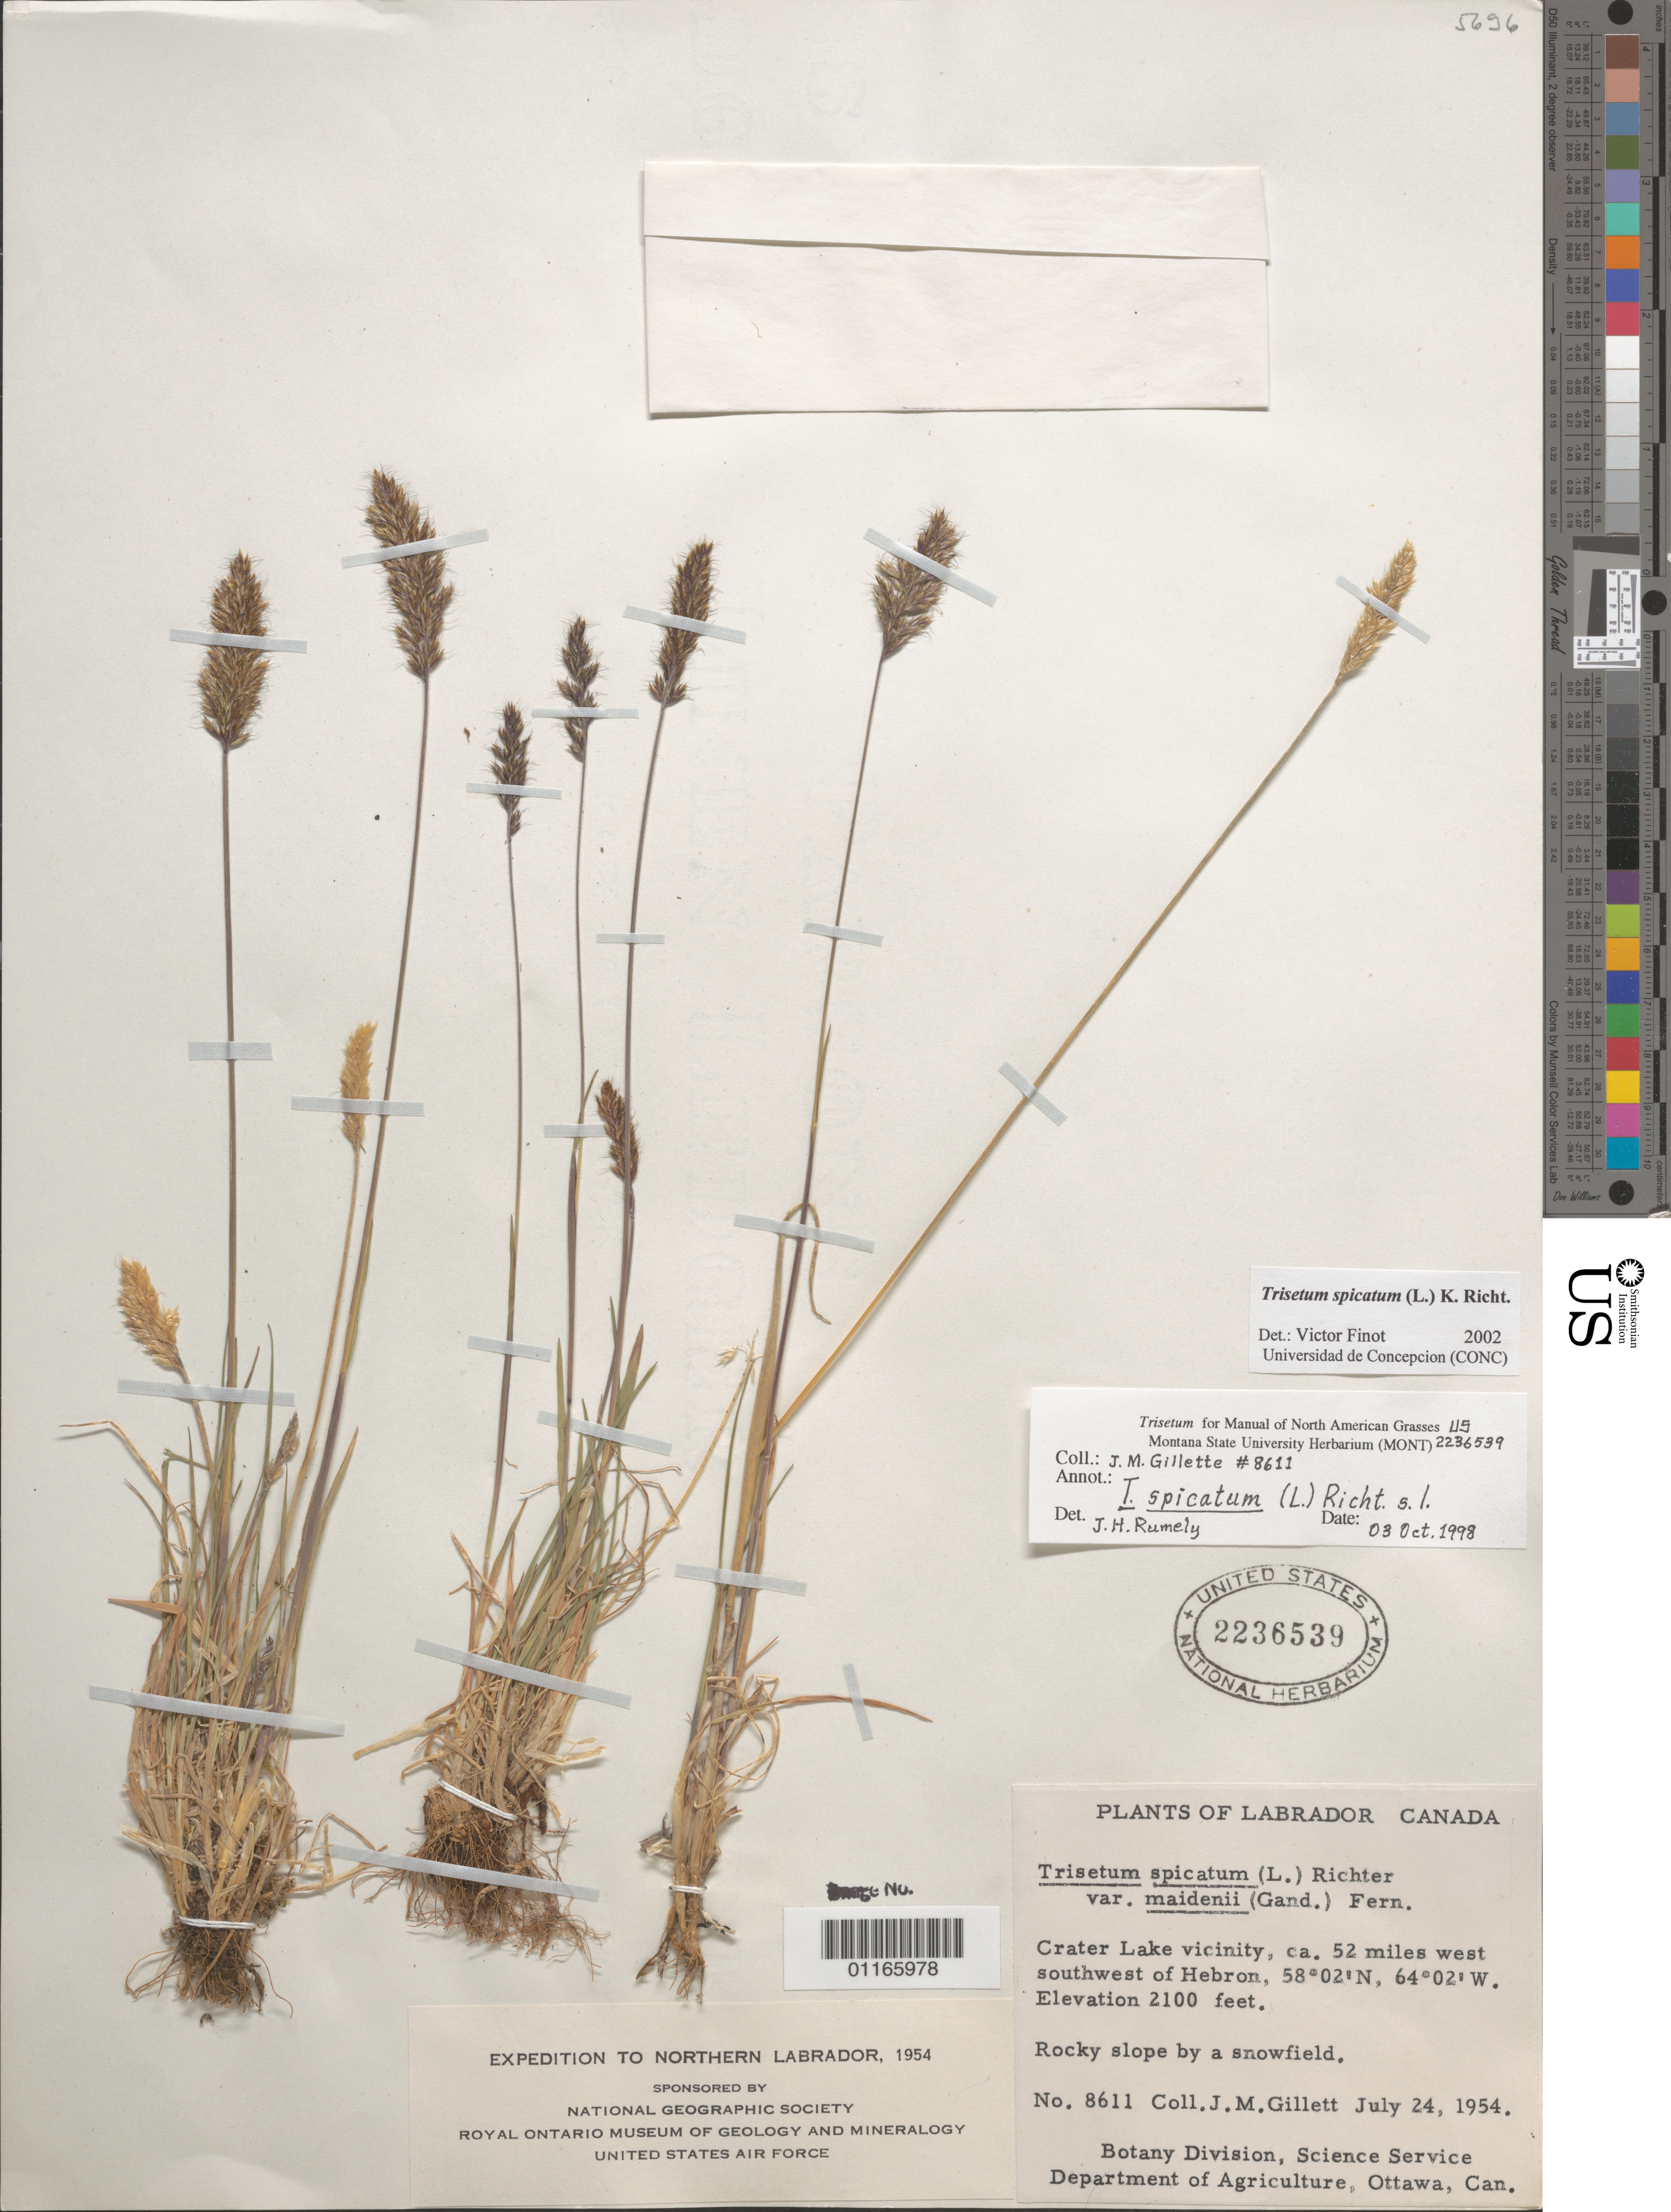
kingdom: Plantae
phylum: Tracheophyta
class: Liliopsida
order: Poales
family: Poaceae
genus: Trisetum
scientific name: Trisetum spicatum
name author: (L.) K. Richt.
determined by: Rumely, J. H.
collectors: J. Gillett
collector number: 8611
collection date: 1954-07-24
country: Canada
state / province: Newfoundland and Labrador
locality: Crater Lake vicinity, ca. 52 miles west southwest of Hebron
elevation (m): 640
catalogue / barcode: US 2236539